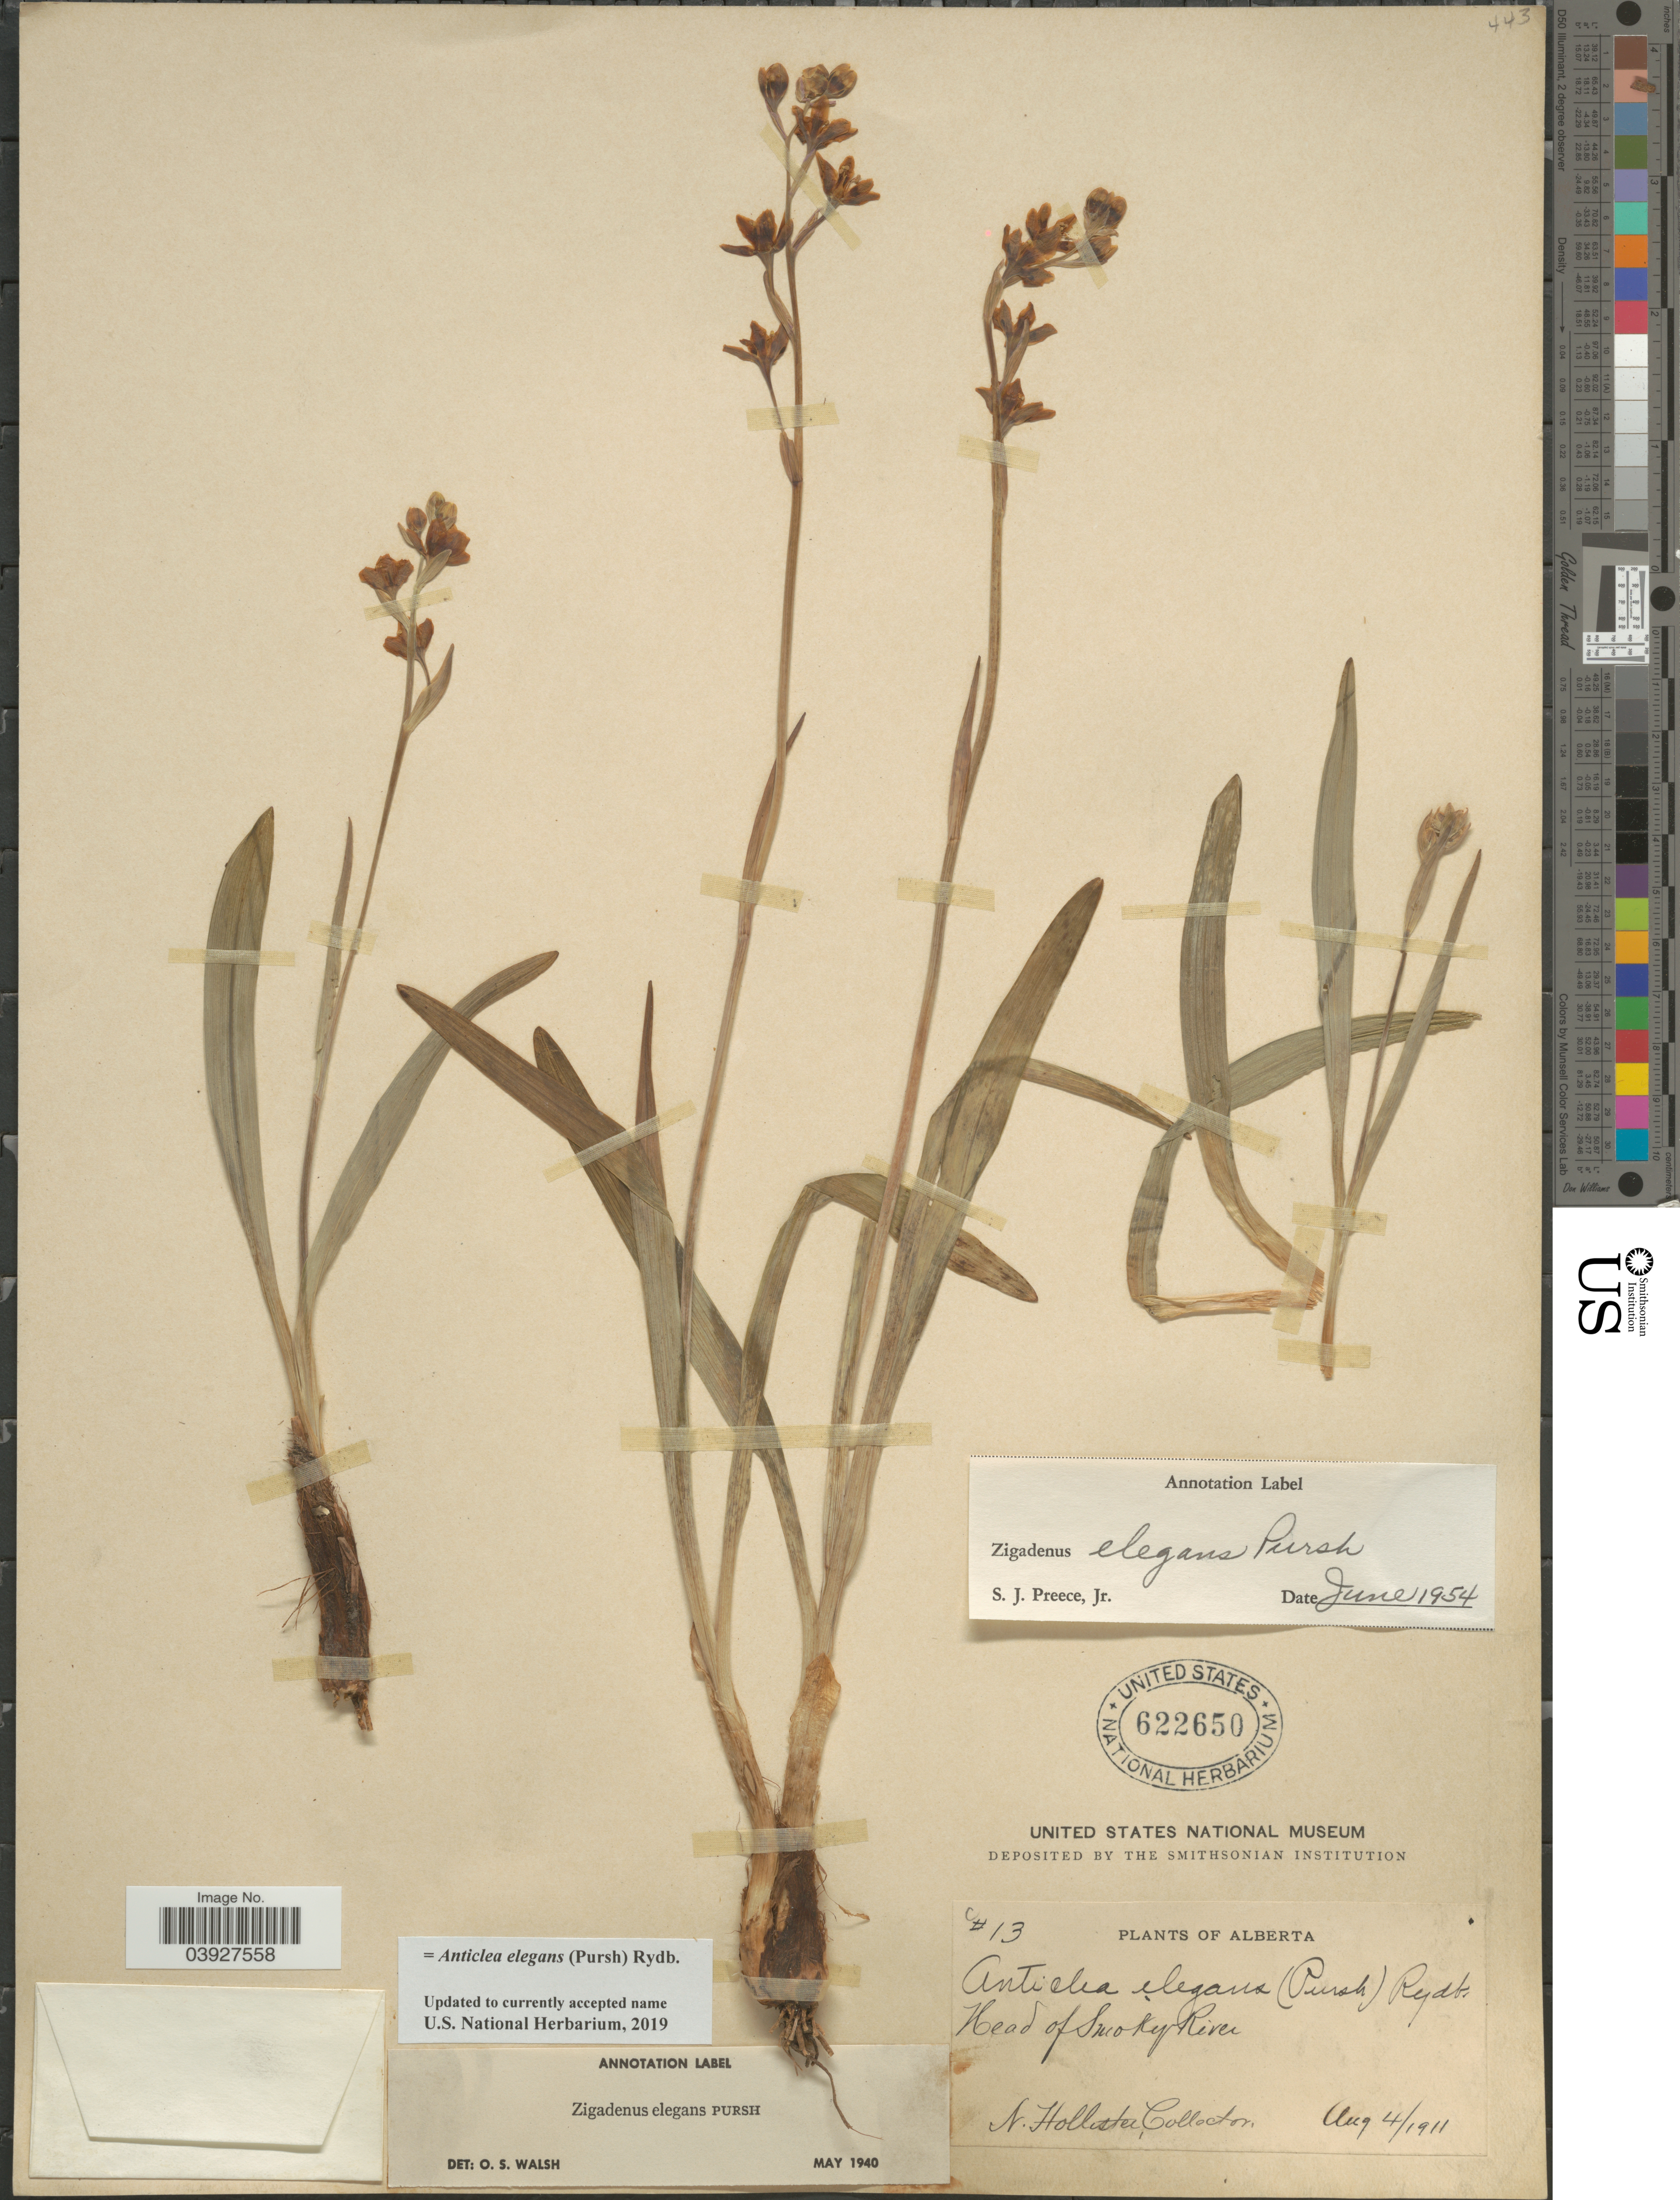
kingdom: Plantae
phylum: Tracheophyta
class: Liliopsida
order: Liliales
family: Melanthiaceae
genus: Anticlea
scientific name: Anticlea elegans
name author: (Pursh) Rydb.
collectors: N. Hollister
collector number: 13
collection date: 1911-08-04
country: Canada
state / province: Alberta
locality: Head of Smoky River.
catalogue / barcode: US 622650